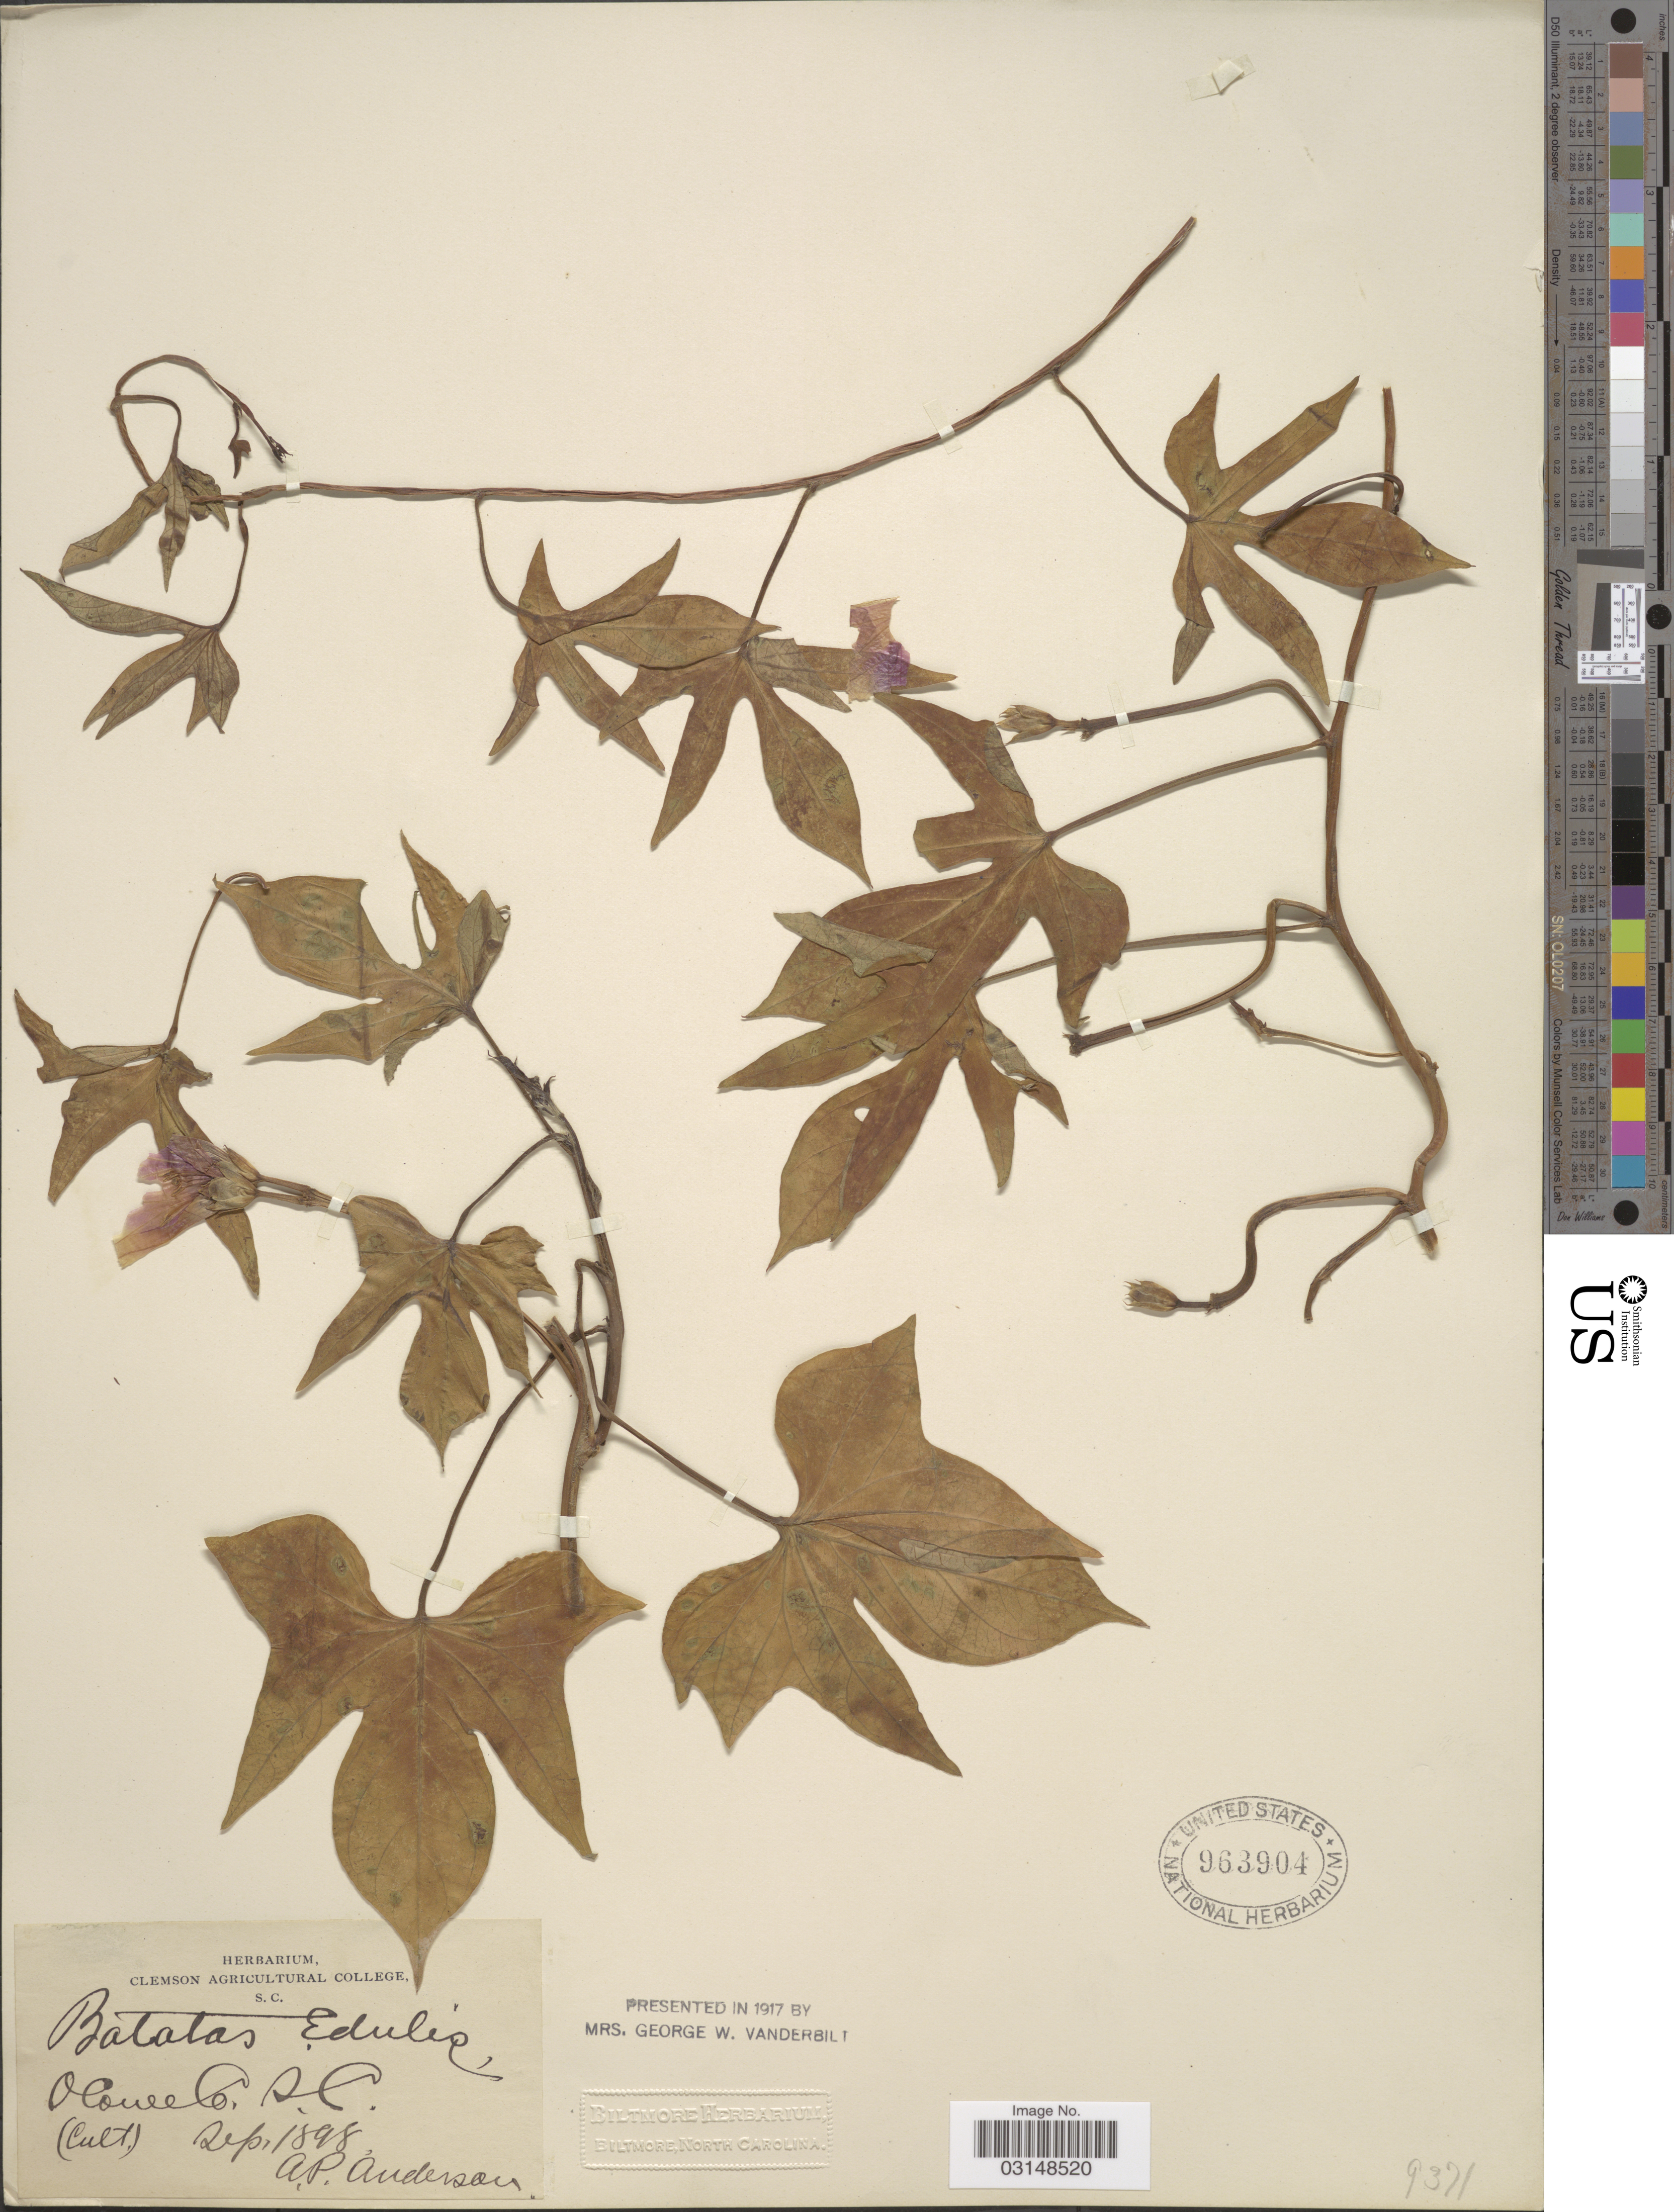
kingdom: Plantae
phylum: Tracheophyta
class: Magnoliopsida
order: Solanales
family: Convolvulaceae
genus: Ipomoea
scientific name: Ipomoea batatas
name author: (L.) Lam.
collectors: A. P. Anderson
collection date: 1898-09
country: United States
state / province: South Carolina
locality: Olonee Co.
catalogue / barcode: US 963904